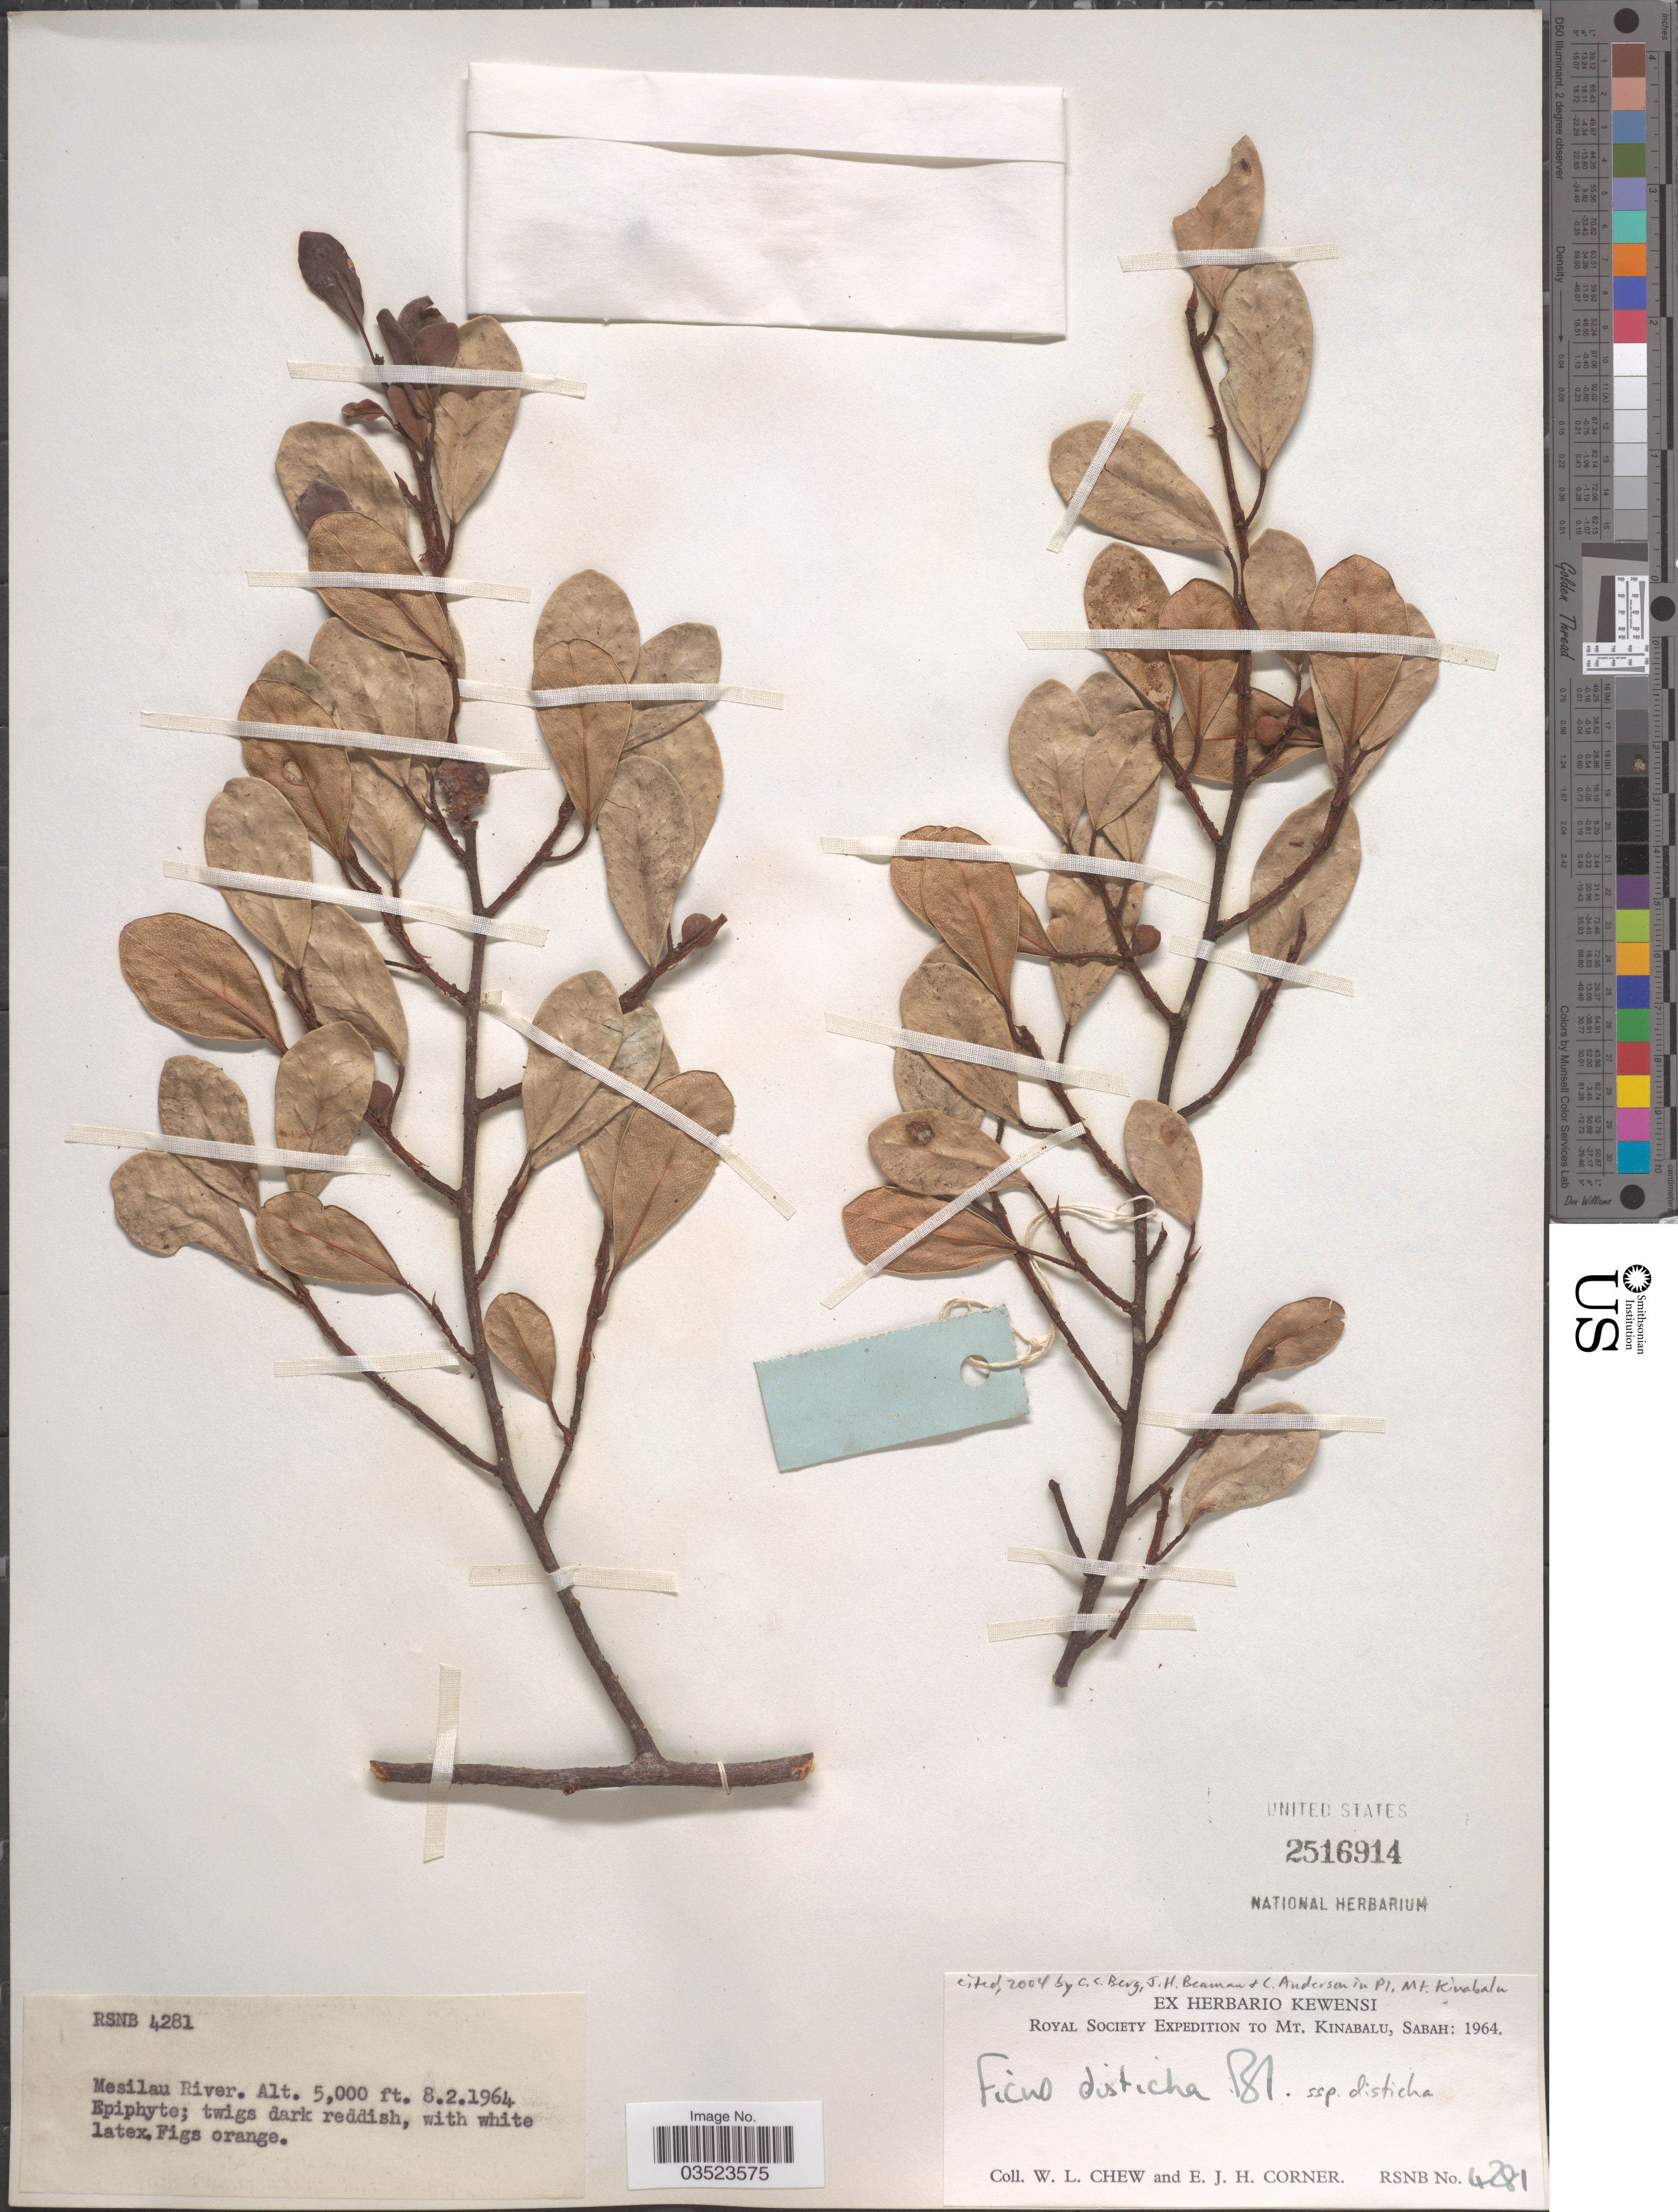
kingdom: Plantae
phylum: Tracheophyta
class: Magnoliopsida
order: Rosales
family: Moraceae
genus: Ficus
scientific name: Ficus disticha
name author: Blume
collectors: W. Chew & E. Corner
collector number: RSNB4281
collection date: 1964-02-08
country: Malaysia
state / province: Sabah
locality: Mt. Kinabalu. Mesilau River.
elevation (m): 1524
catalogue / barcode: US 2516914